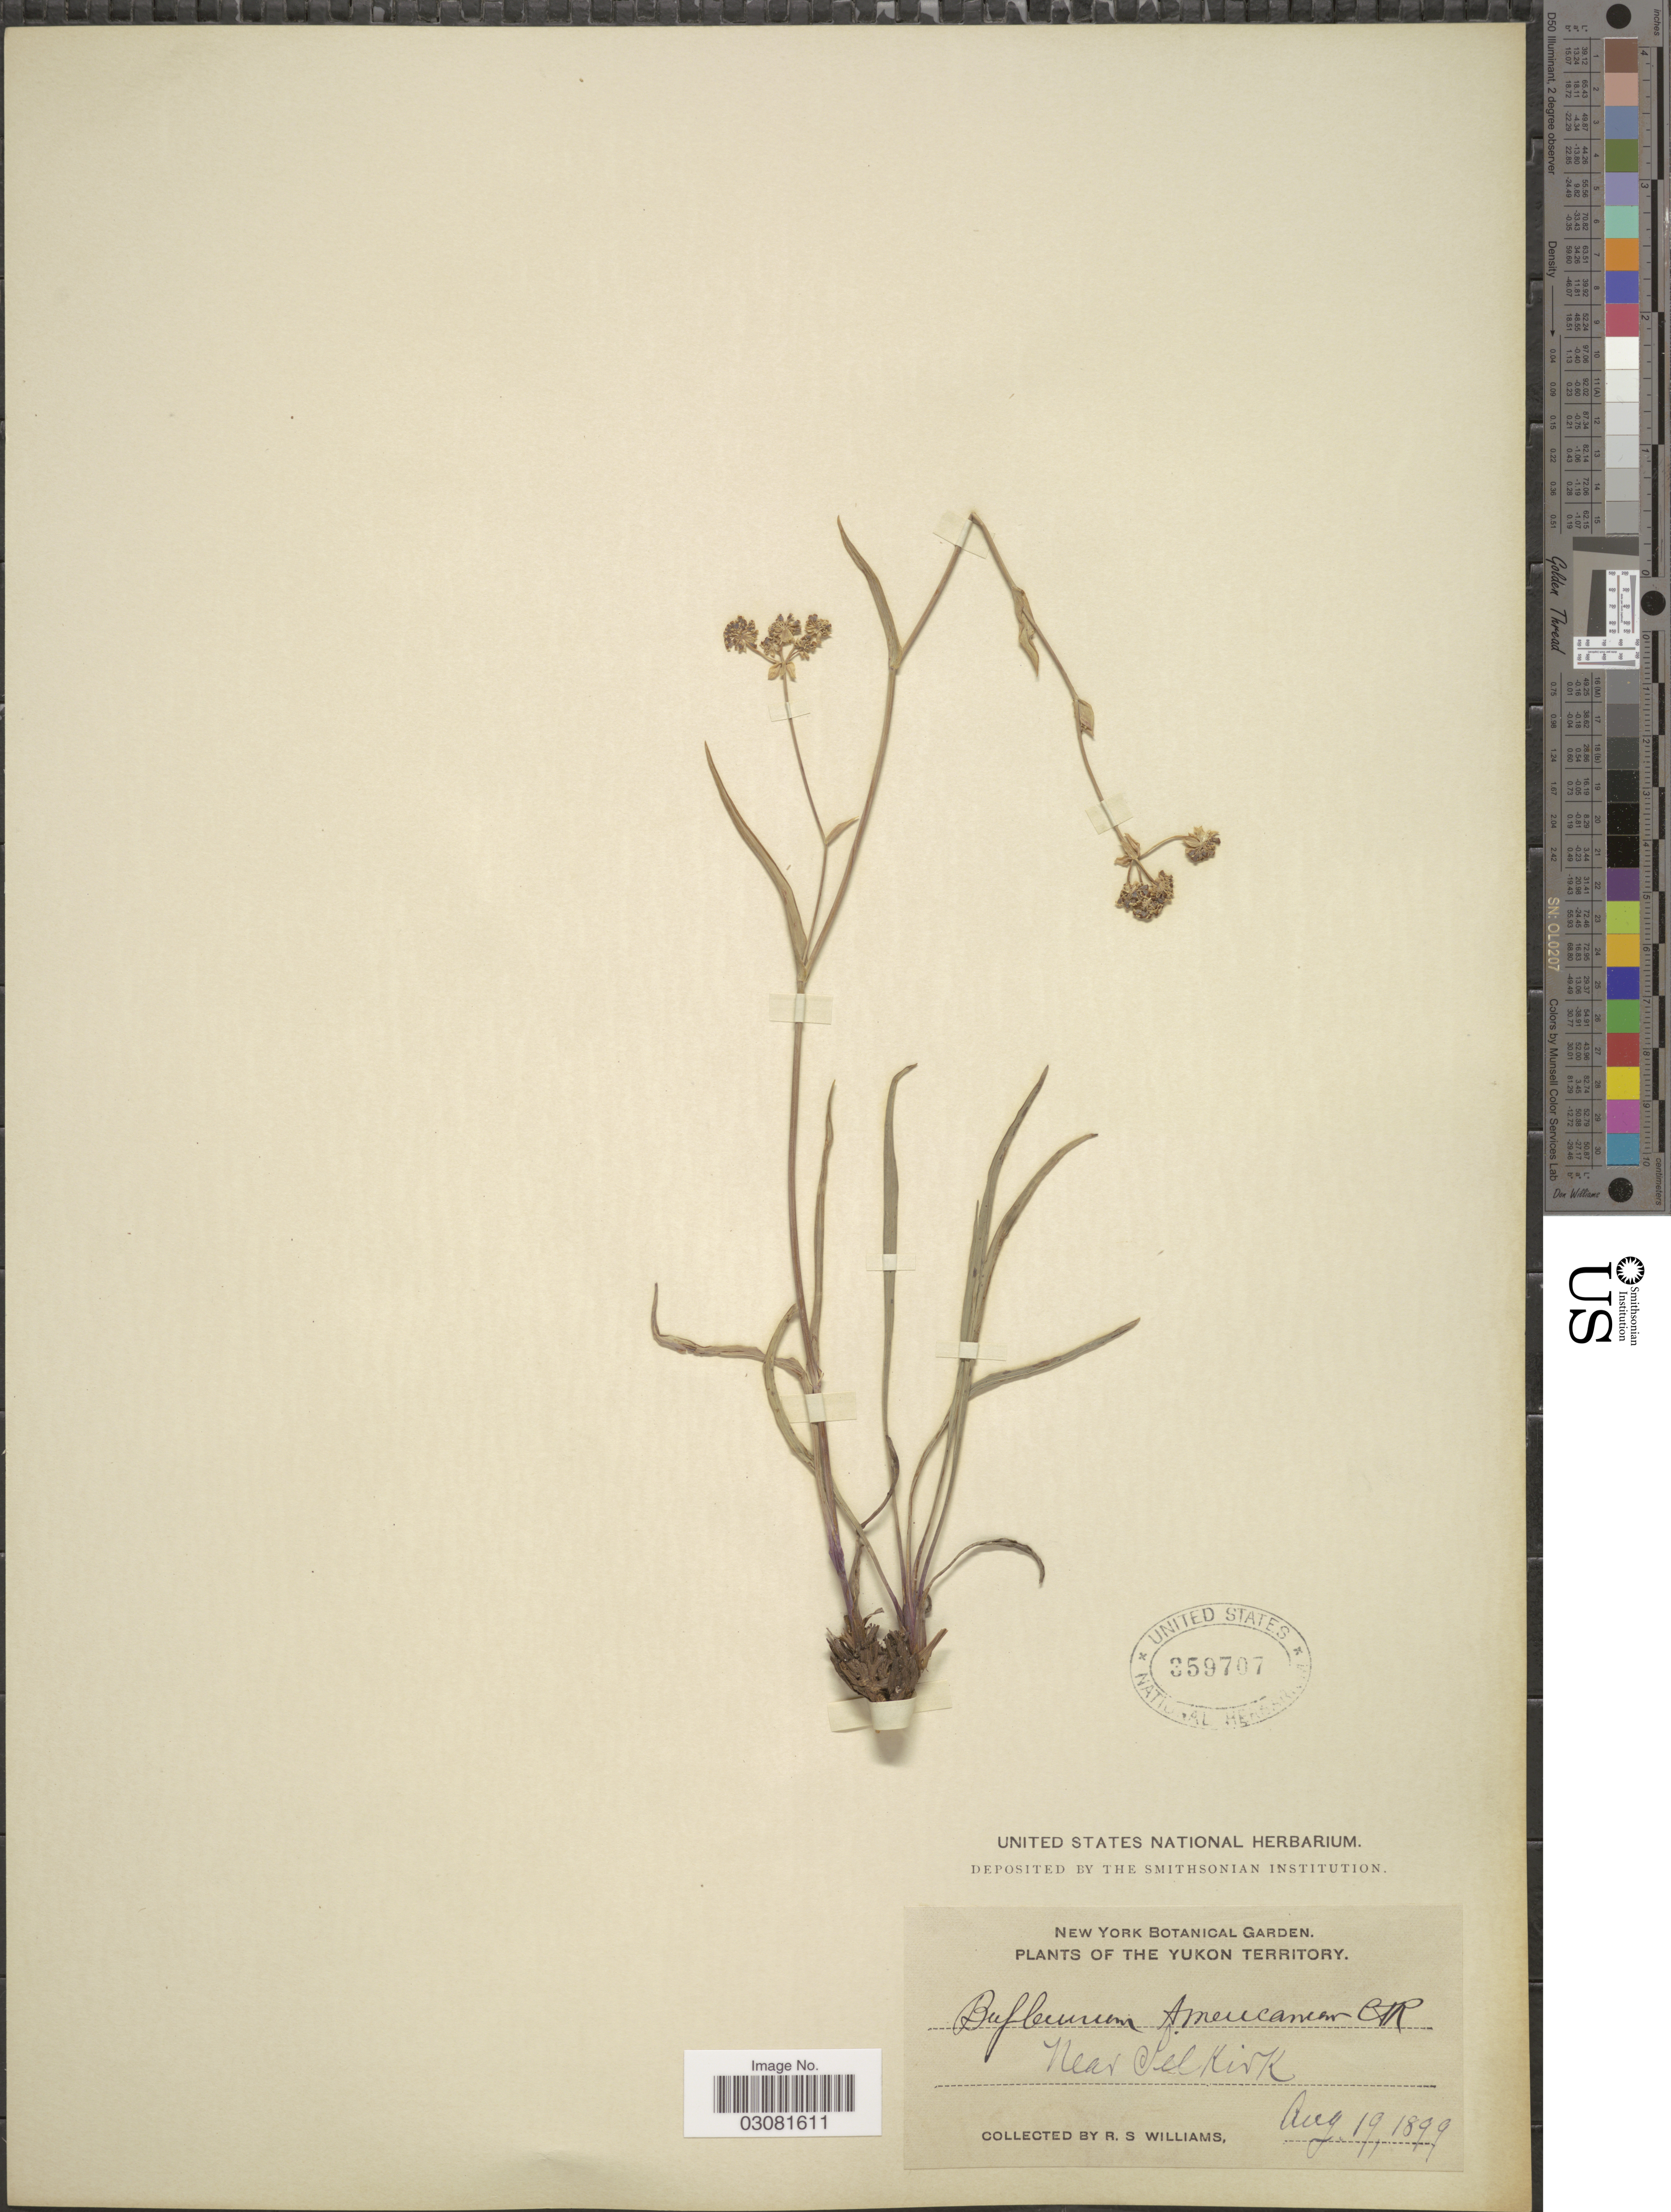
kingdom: Plantae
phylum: Tracheophyta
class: Magnoliopsida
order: Apiales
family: Apiaceae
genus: Bupleurum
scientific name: Bupleurum americanum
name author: J.M. Coult. & Rose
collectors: R. S. Williams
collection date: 1899-08-19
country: Canada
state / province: Yukon Territory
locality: Near Selkirk.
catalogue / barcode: US 359707